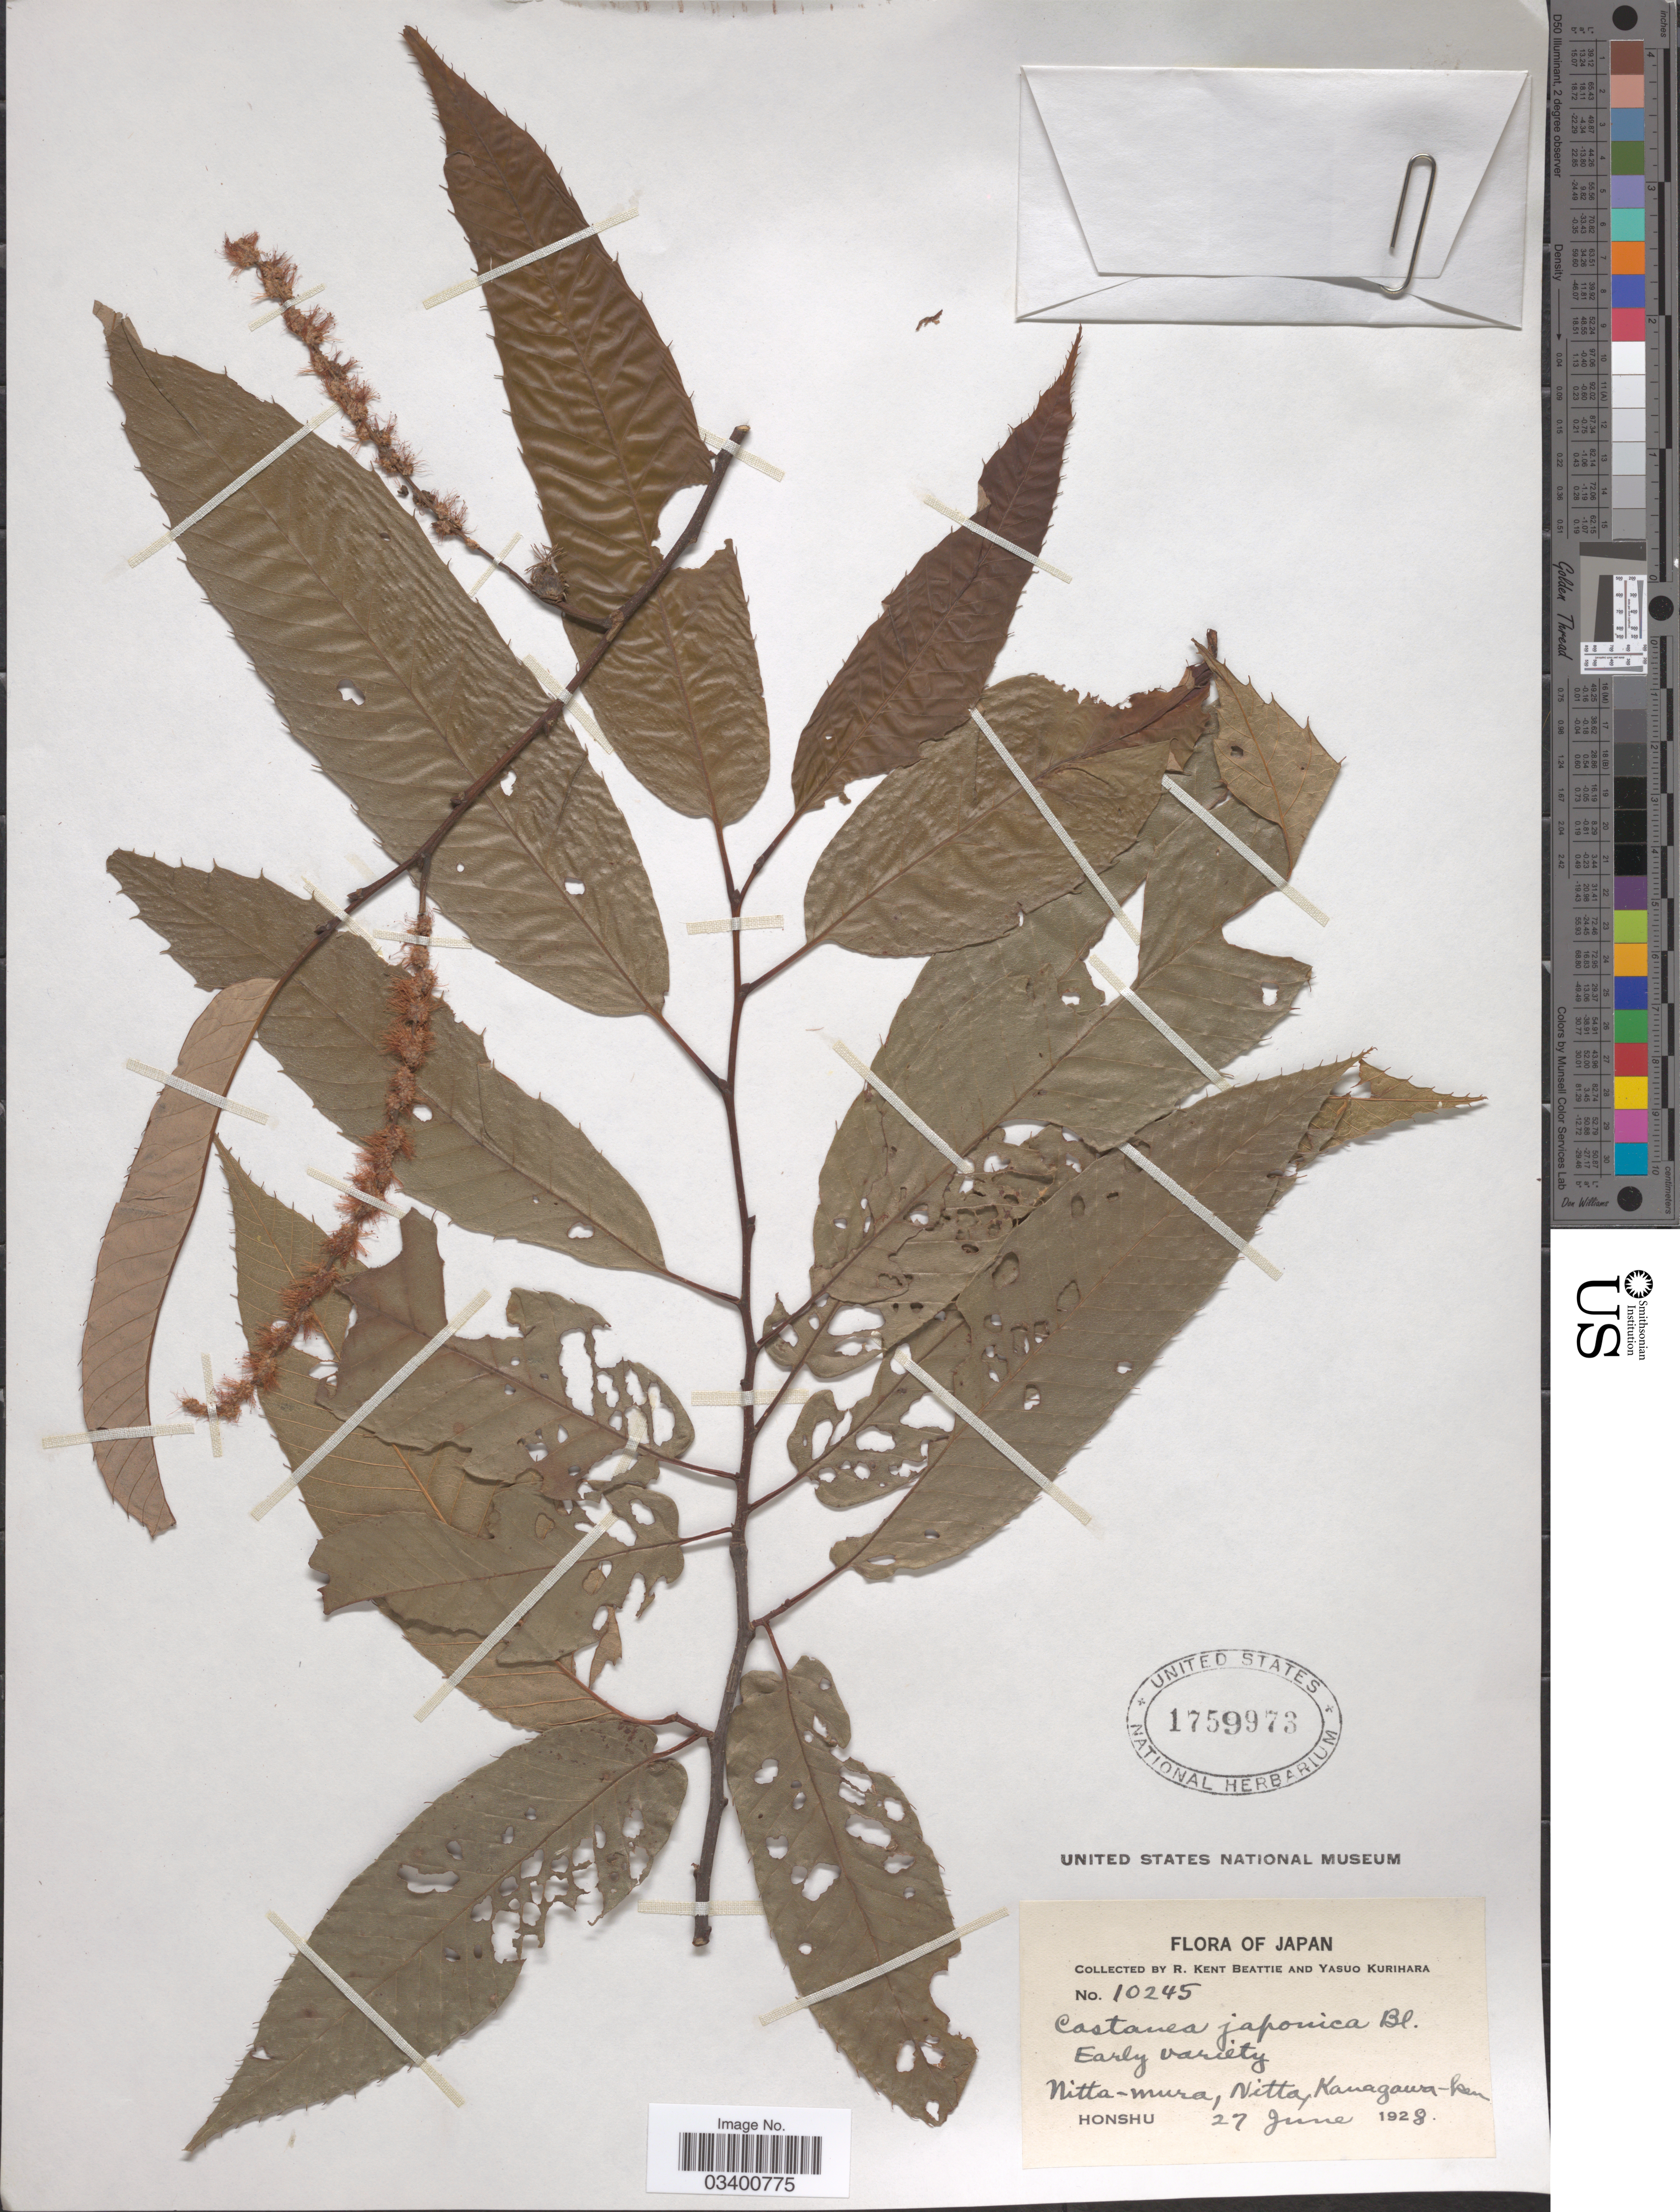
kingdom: Plantae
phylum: Tracheophyta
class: Magnoliopsida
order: Fagales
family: Fagaceae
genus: Castanea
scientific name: Castanea japonica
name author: Blume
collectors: R. K. Beattie & Y. Kurihara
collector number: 10245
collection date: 1928-06-27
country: Japan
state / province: Kanagawa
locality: Nitta-mura, Nitta, Kanagawa-ken. Honshu.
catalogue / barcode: US 1759973